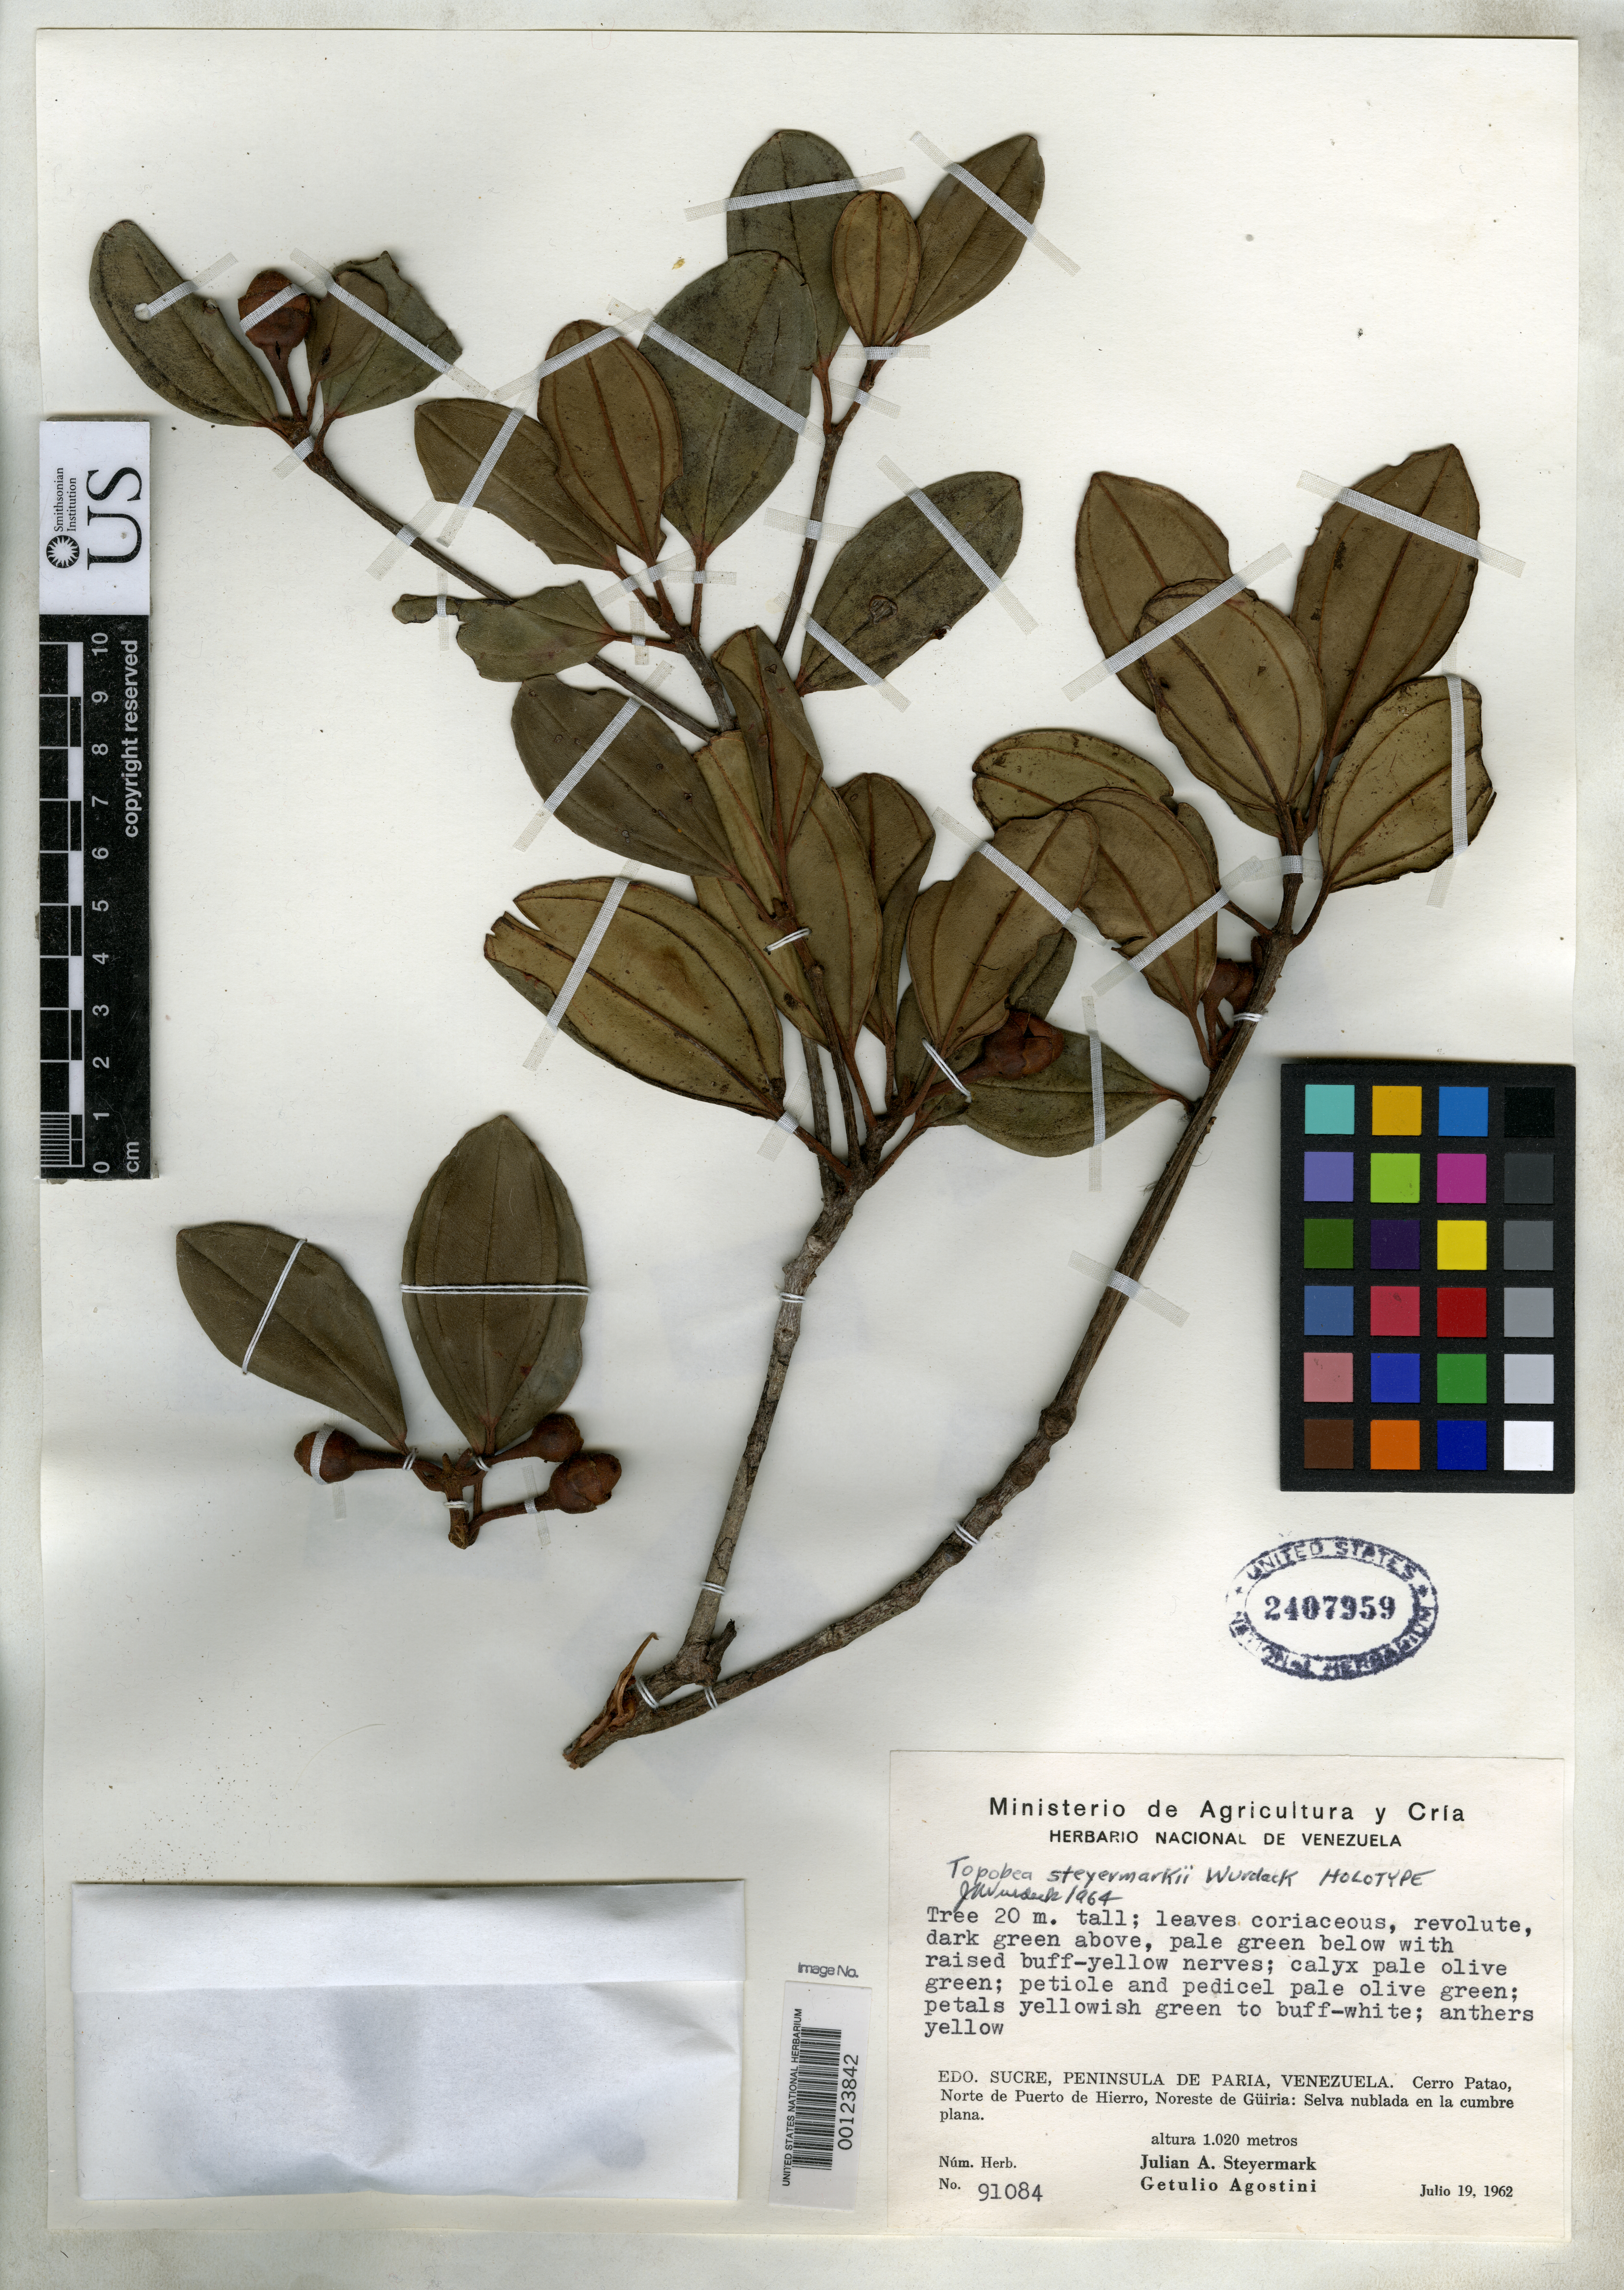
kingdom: Plantae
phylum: Tracheophyta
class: Magnoliopsida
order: Myrtales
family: Melastomataceae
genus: Topobea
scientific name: Topobea steyermarkii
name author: Wurdack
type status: Holotype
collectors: J. Steyermark & G. Agostini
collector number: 91084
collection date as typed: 19 Jul 1962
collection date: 1962-07-19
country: Venezuela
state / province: Sucre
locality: Cerro Patao, Peninsula de Paria, north of Puerto de Hierro, NE of Guiria.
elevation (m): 1020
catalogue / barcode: US 2407959